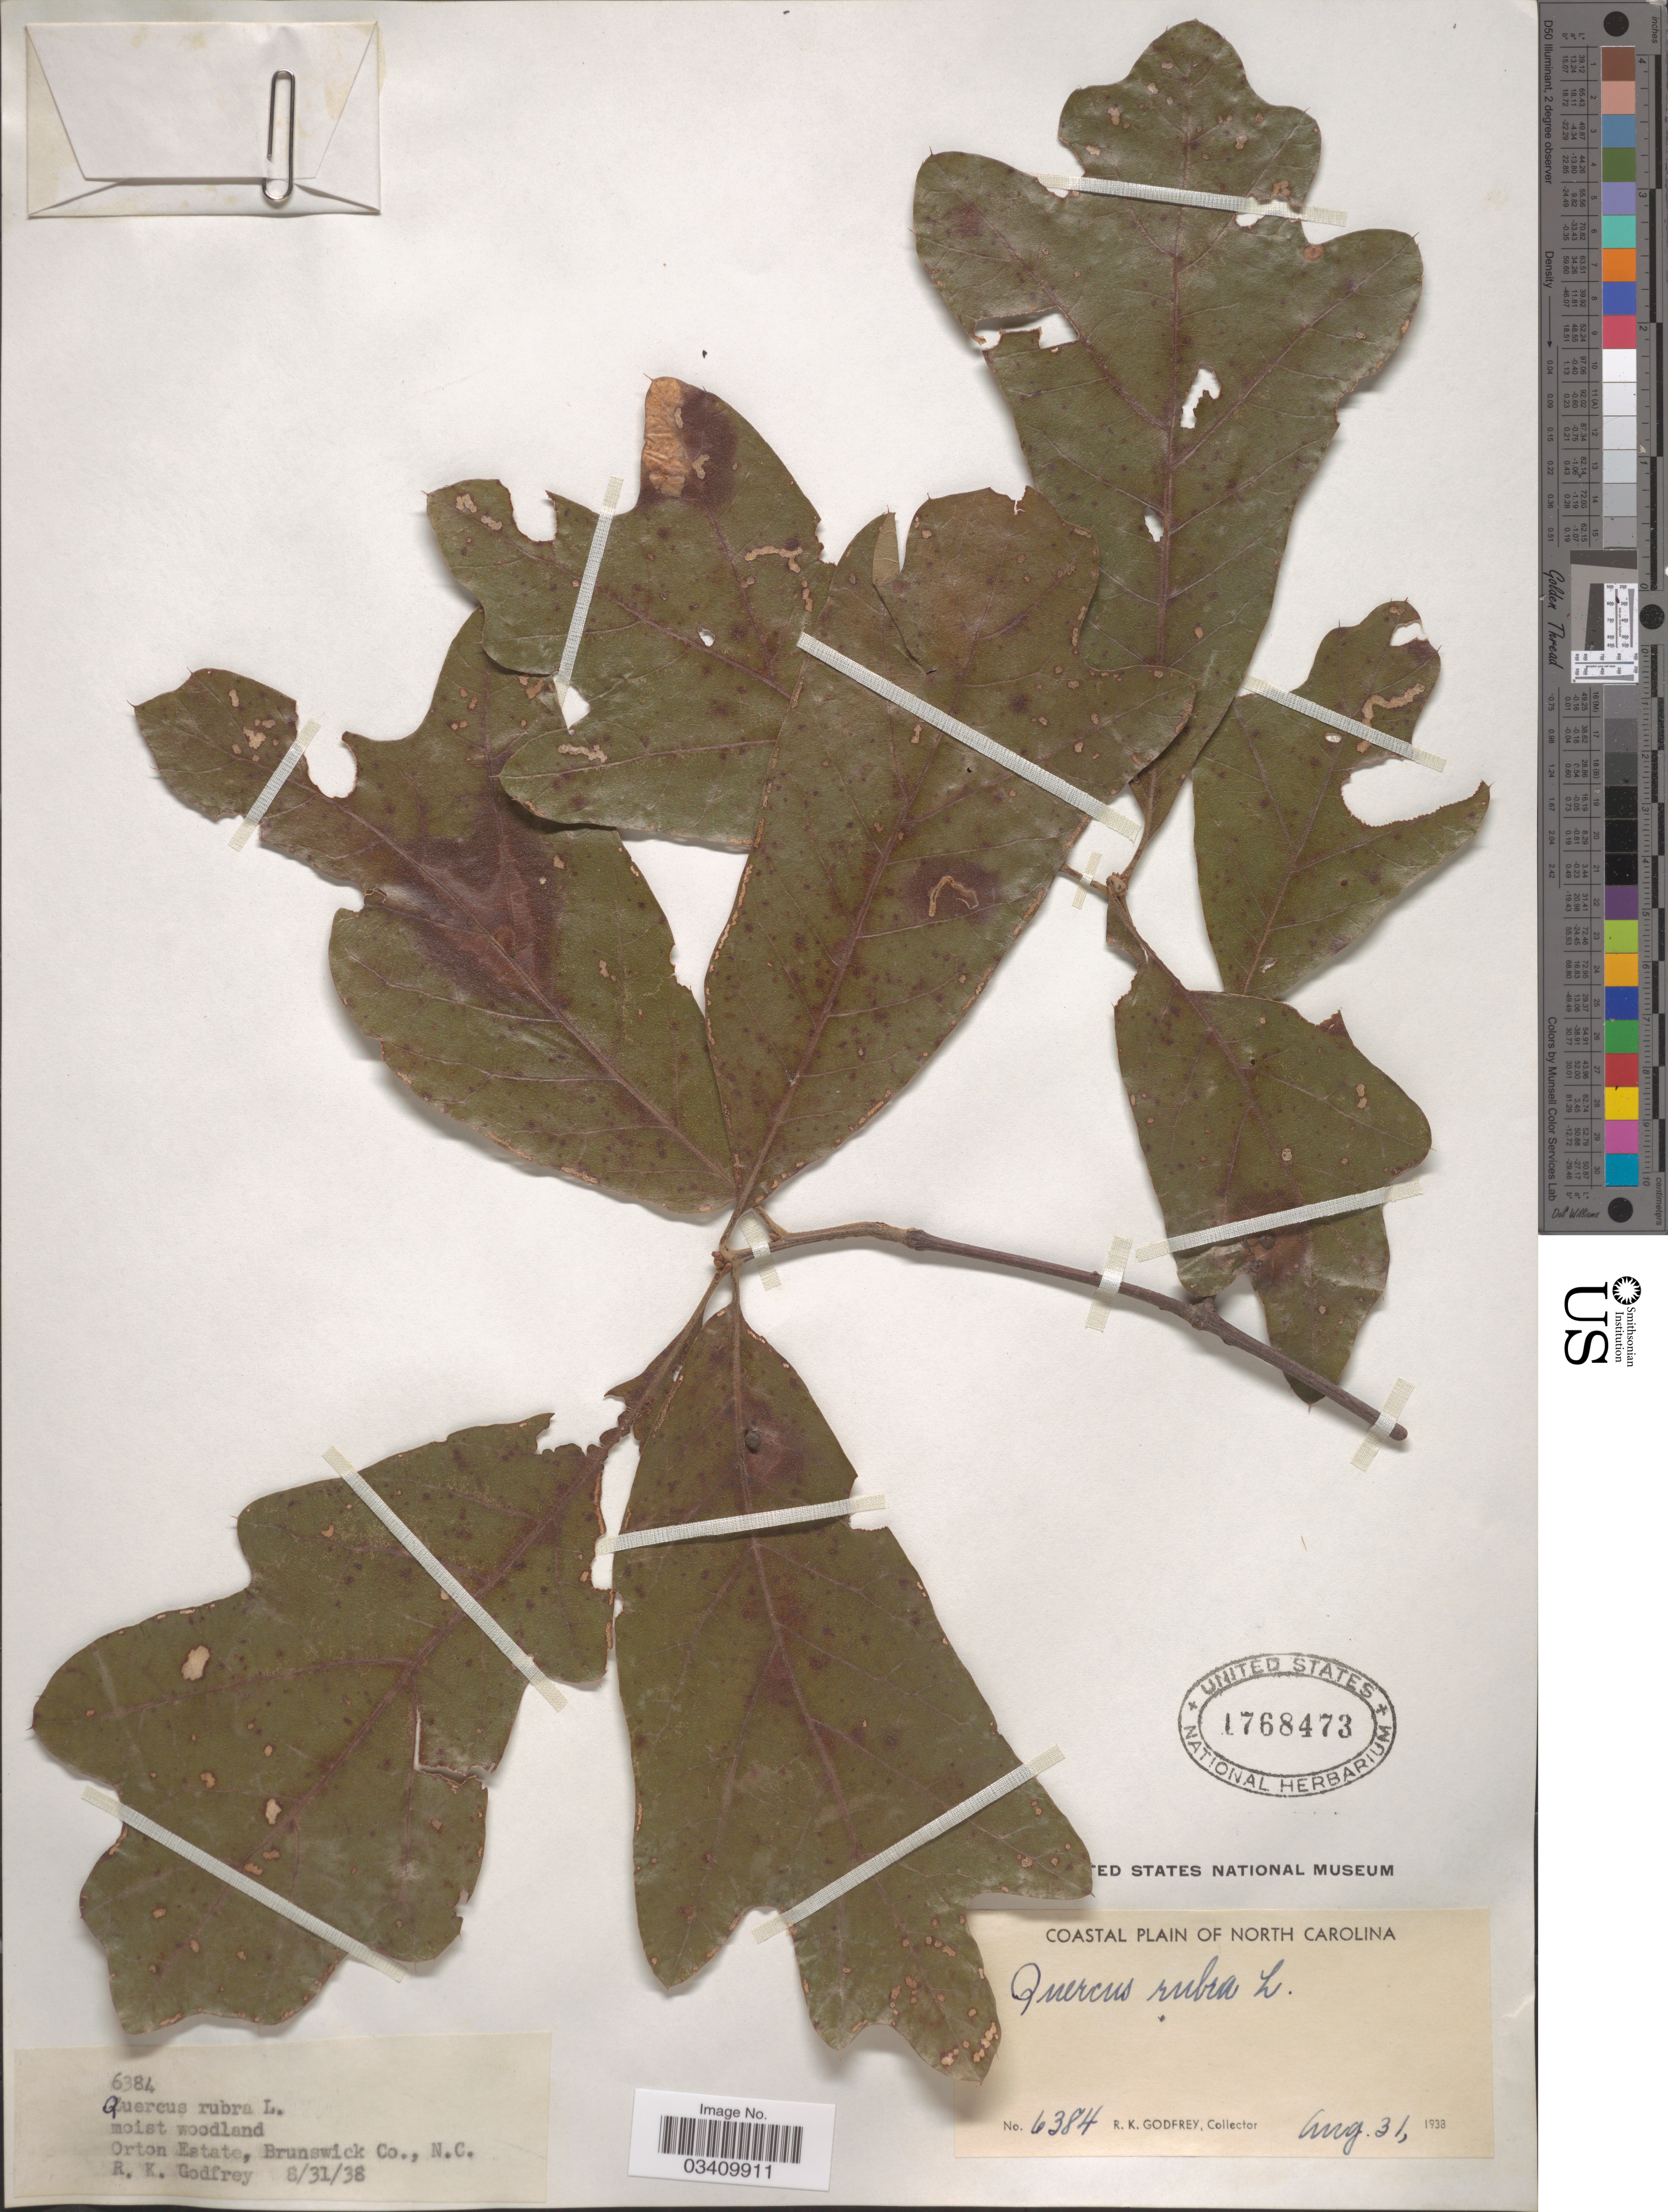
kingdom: Plantae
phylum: Tracheophyta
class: Magnoliopsida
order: Fagales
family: Fagaceae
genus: Quercus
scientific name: Quercus sp.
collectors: R. K. Godfrey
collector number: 6384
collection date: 1938-08-31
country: United States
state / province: North Carolina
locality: Orton Estate, Brunswick Co.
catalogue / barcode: US 1768473